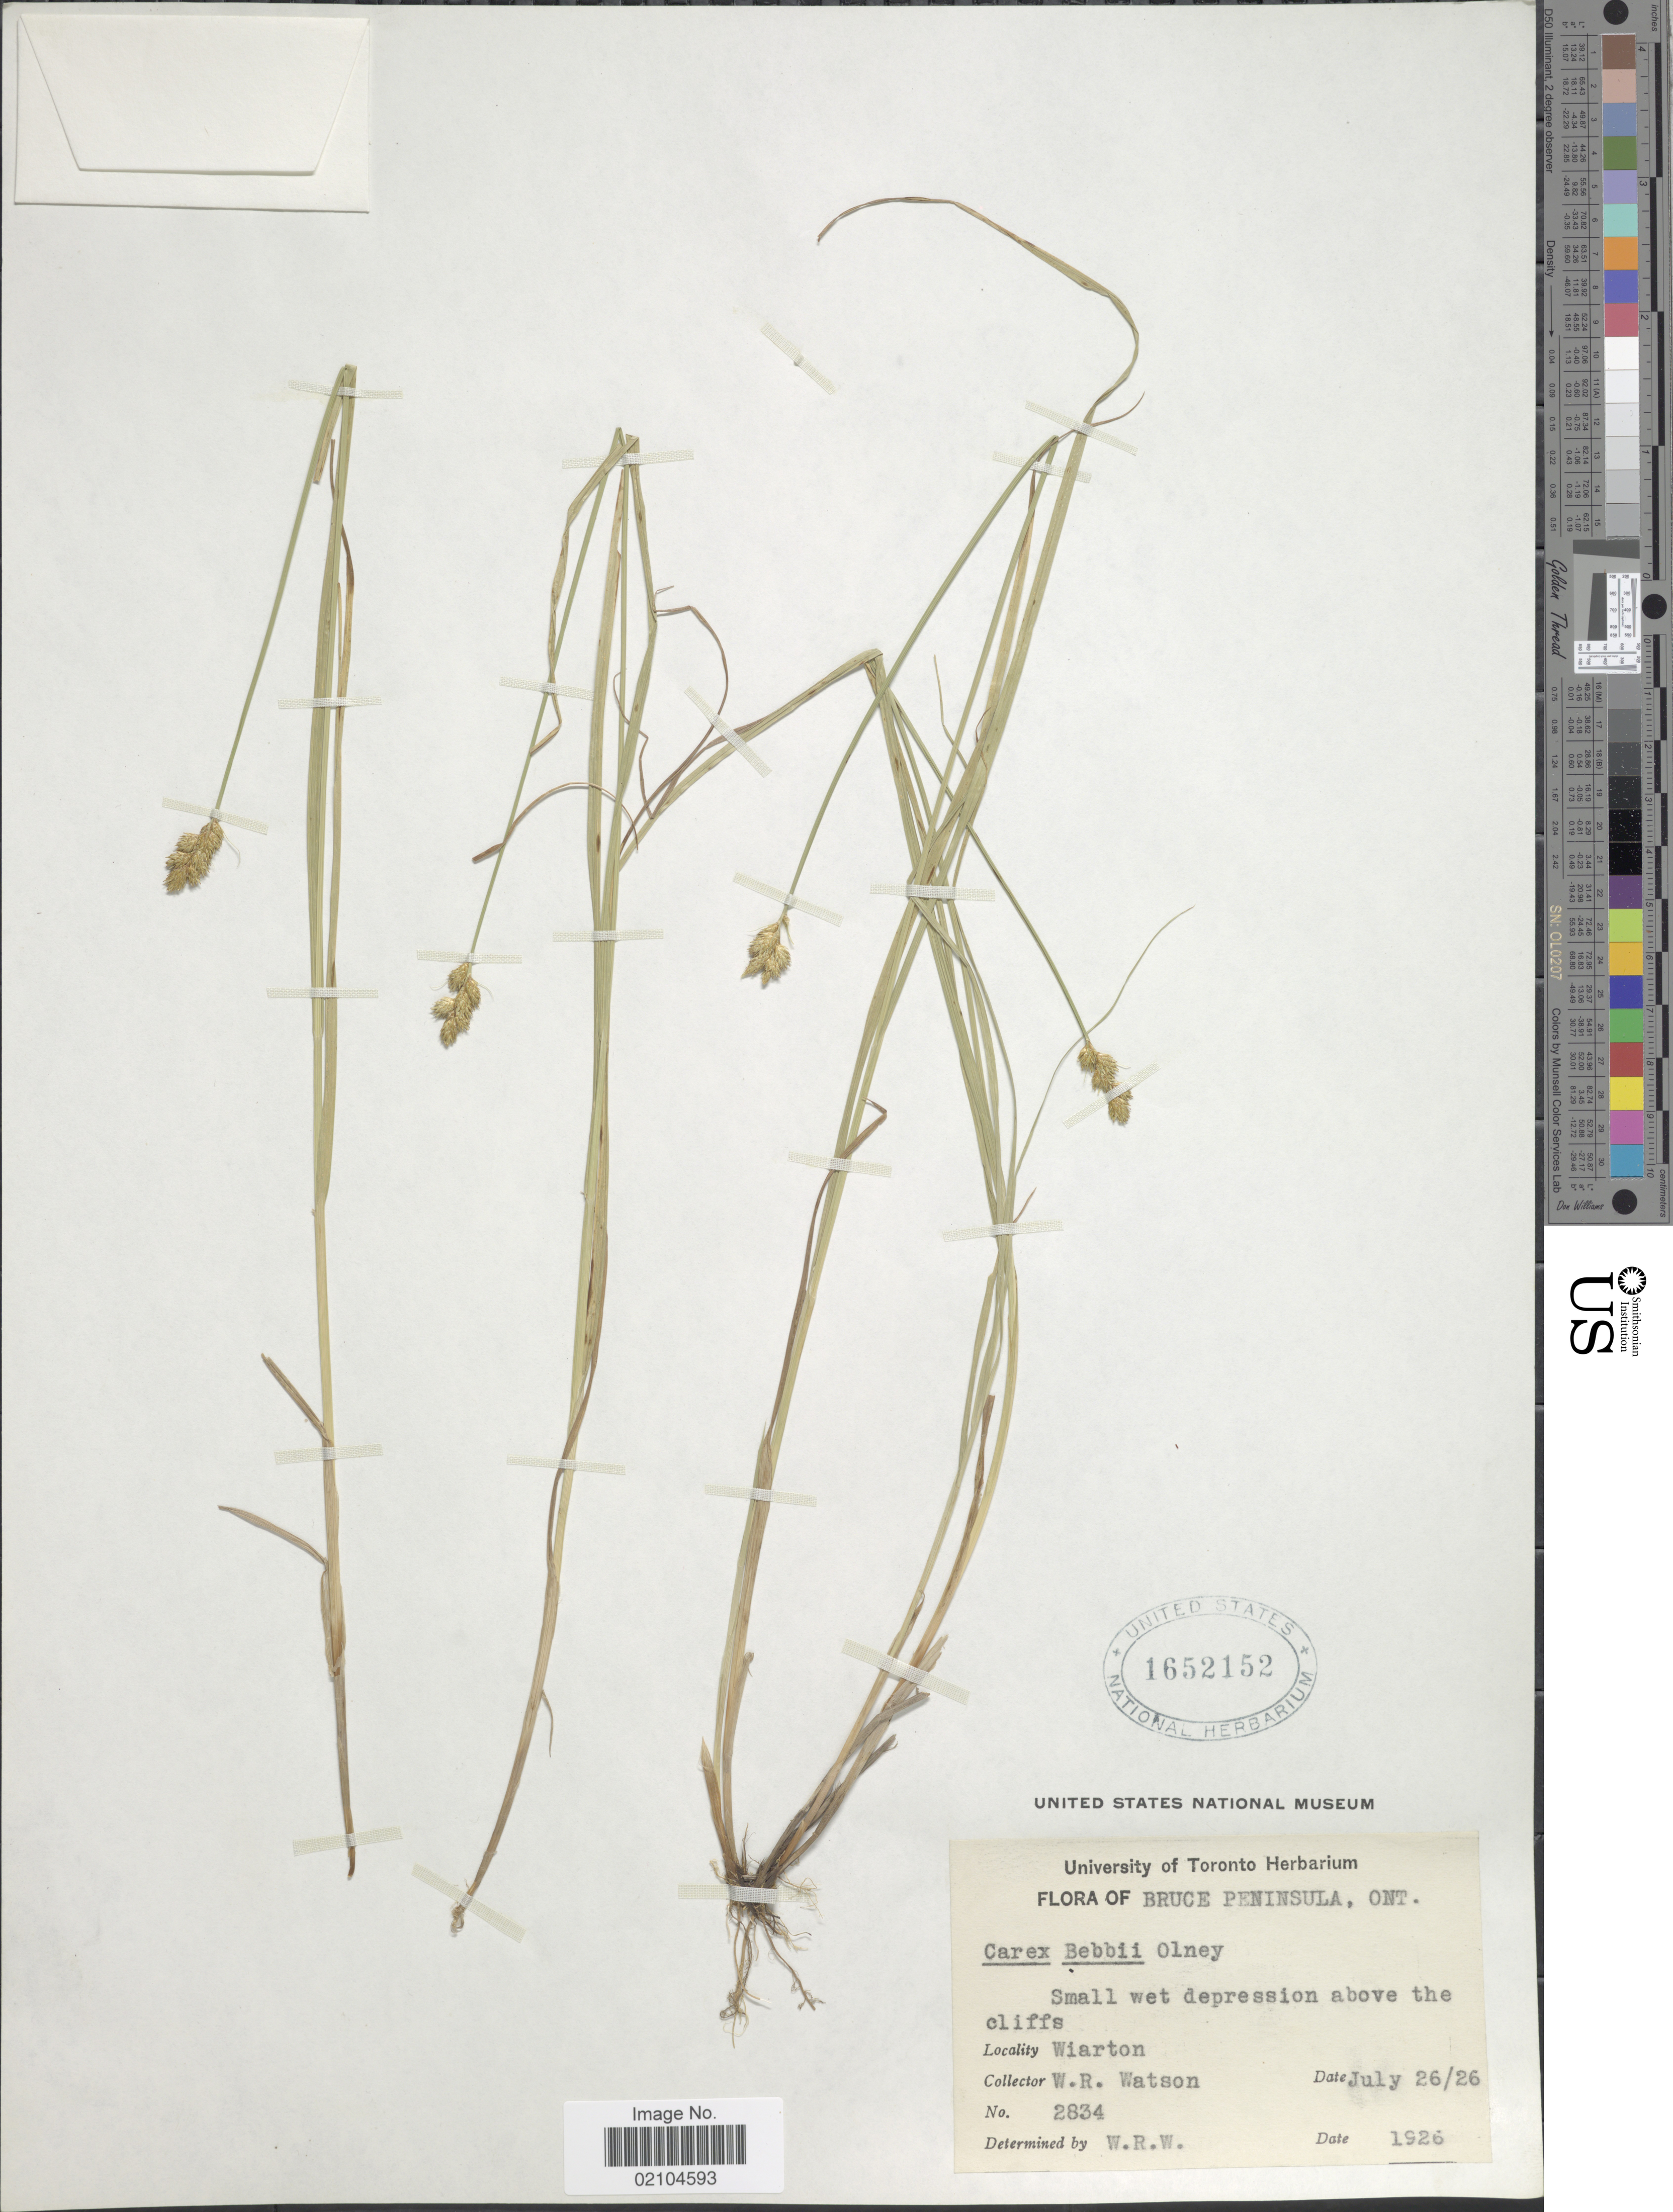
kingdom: Plantae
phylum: Tracheophyta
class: Liliopsida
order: Poales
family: Cyperaceae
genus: Carex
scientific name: Carex bebbii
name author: (L.H. Bailey) Olney ex Fernald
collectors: W. R. Watson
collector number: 2834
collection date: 1926-07-26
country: Canada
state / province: Ontario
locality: Bruce Peninsula, Wiarton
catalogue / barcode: US 1652152